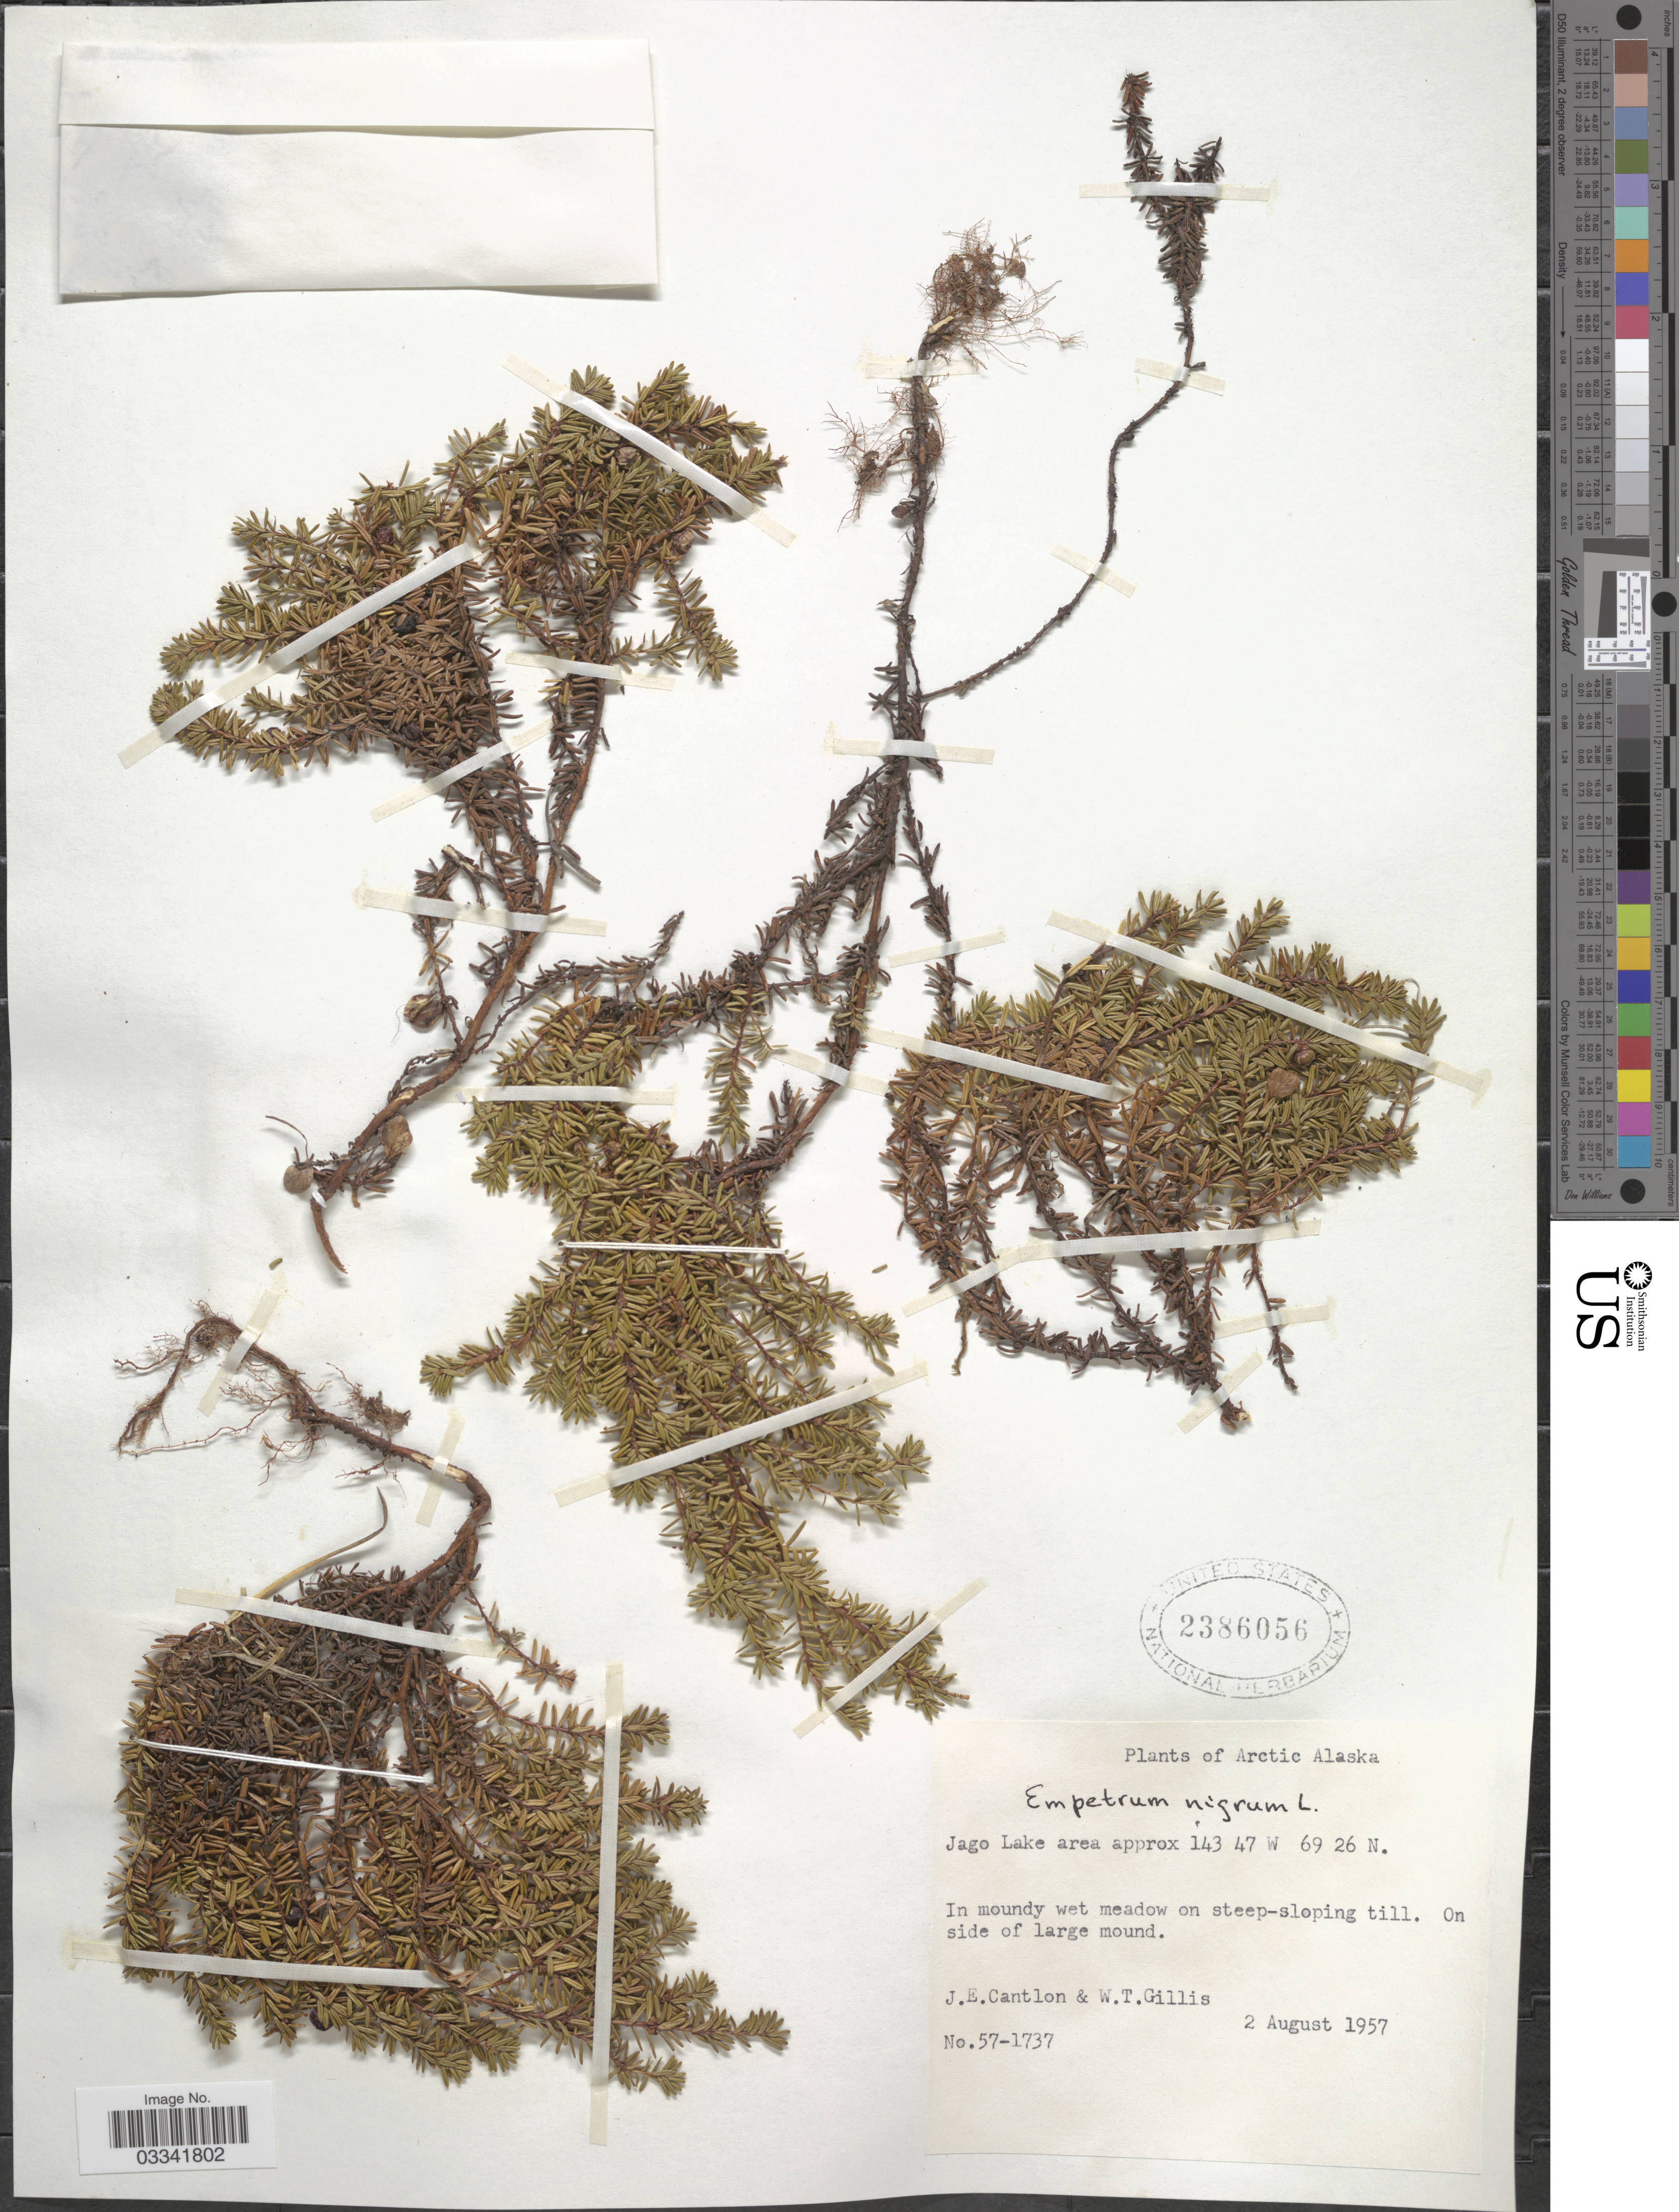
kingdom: Plantae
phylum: Tracheophyta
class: Magnoliopsida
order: Ericales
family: Ericaceae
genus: Empetrum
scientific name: Empetrum nigrum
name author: L.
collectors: J. Cantlon & W. T. Gillis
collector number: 57-1737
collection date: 1957-08-02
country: United States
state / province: Alaska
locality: Arctic Alaska. Jago Lake area.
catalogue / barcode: US 2386056